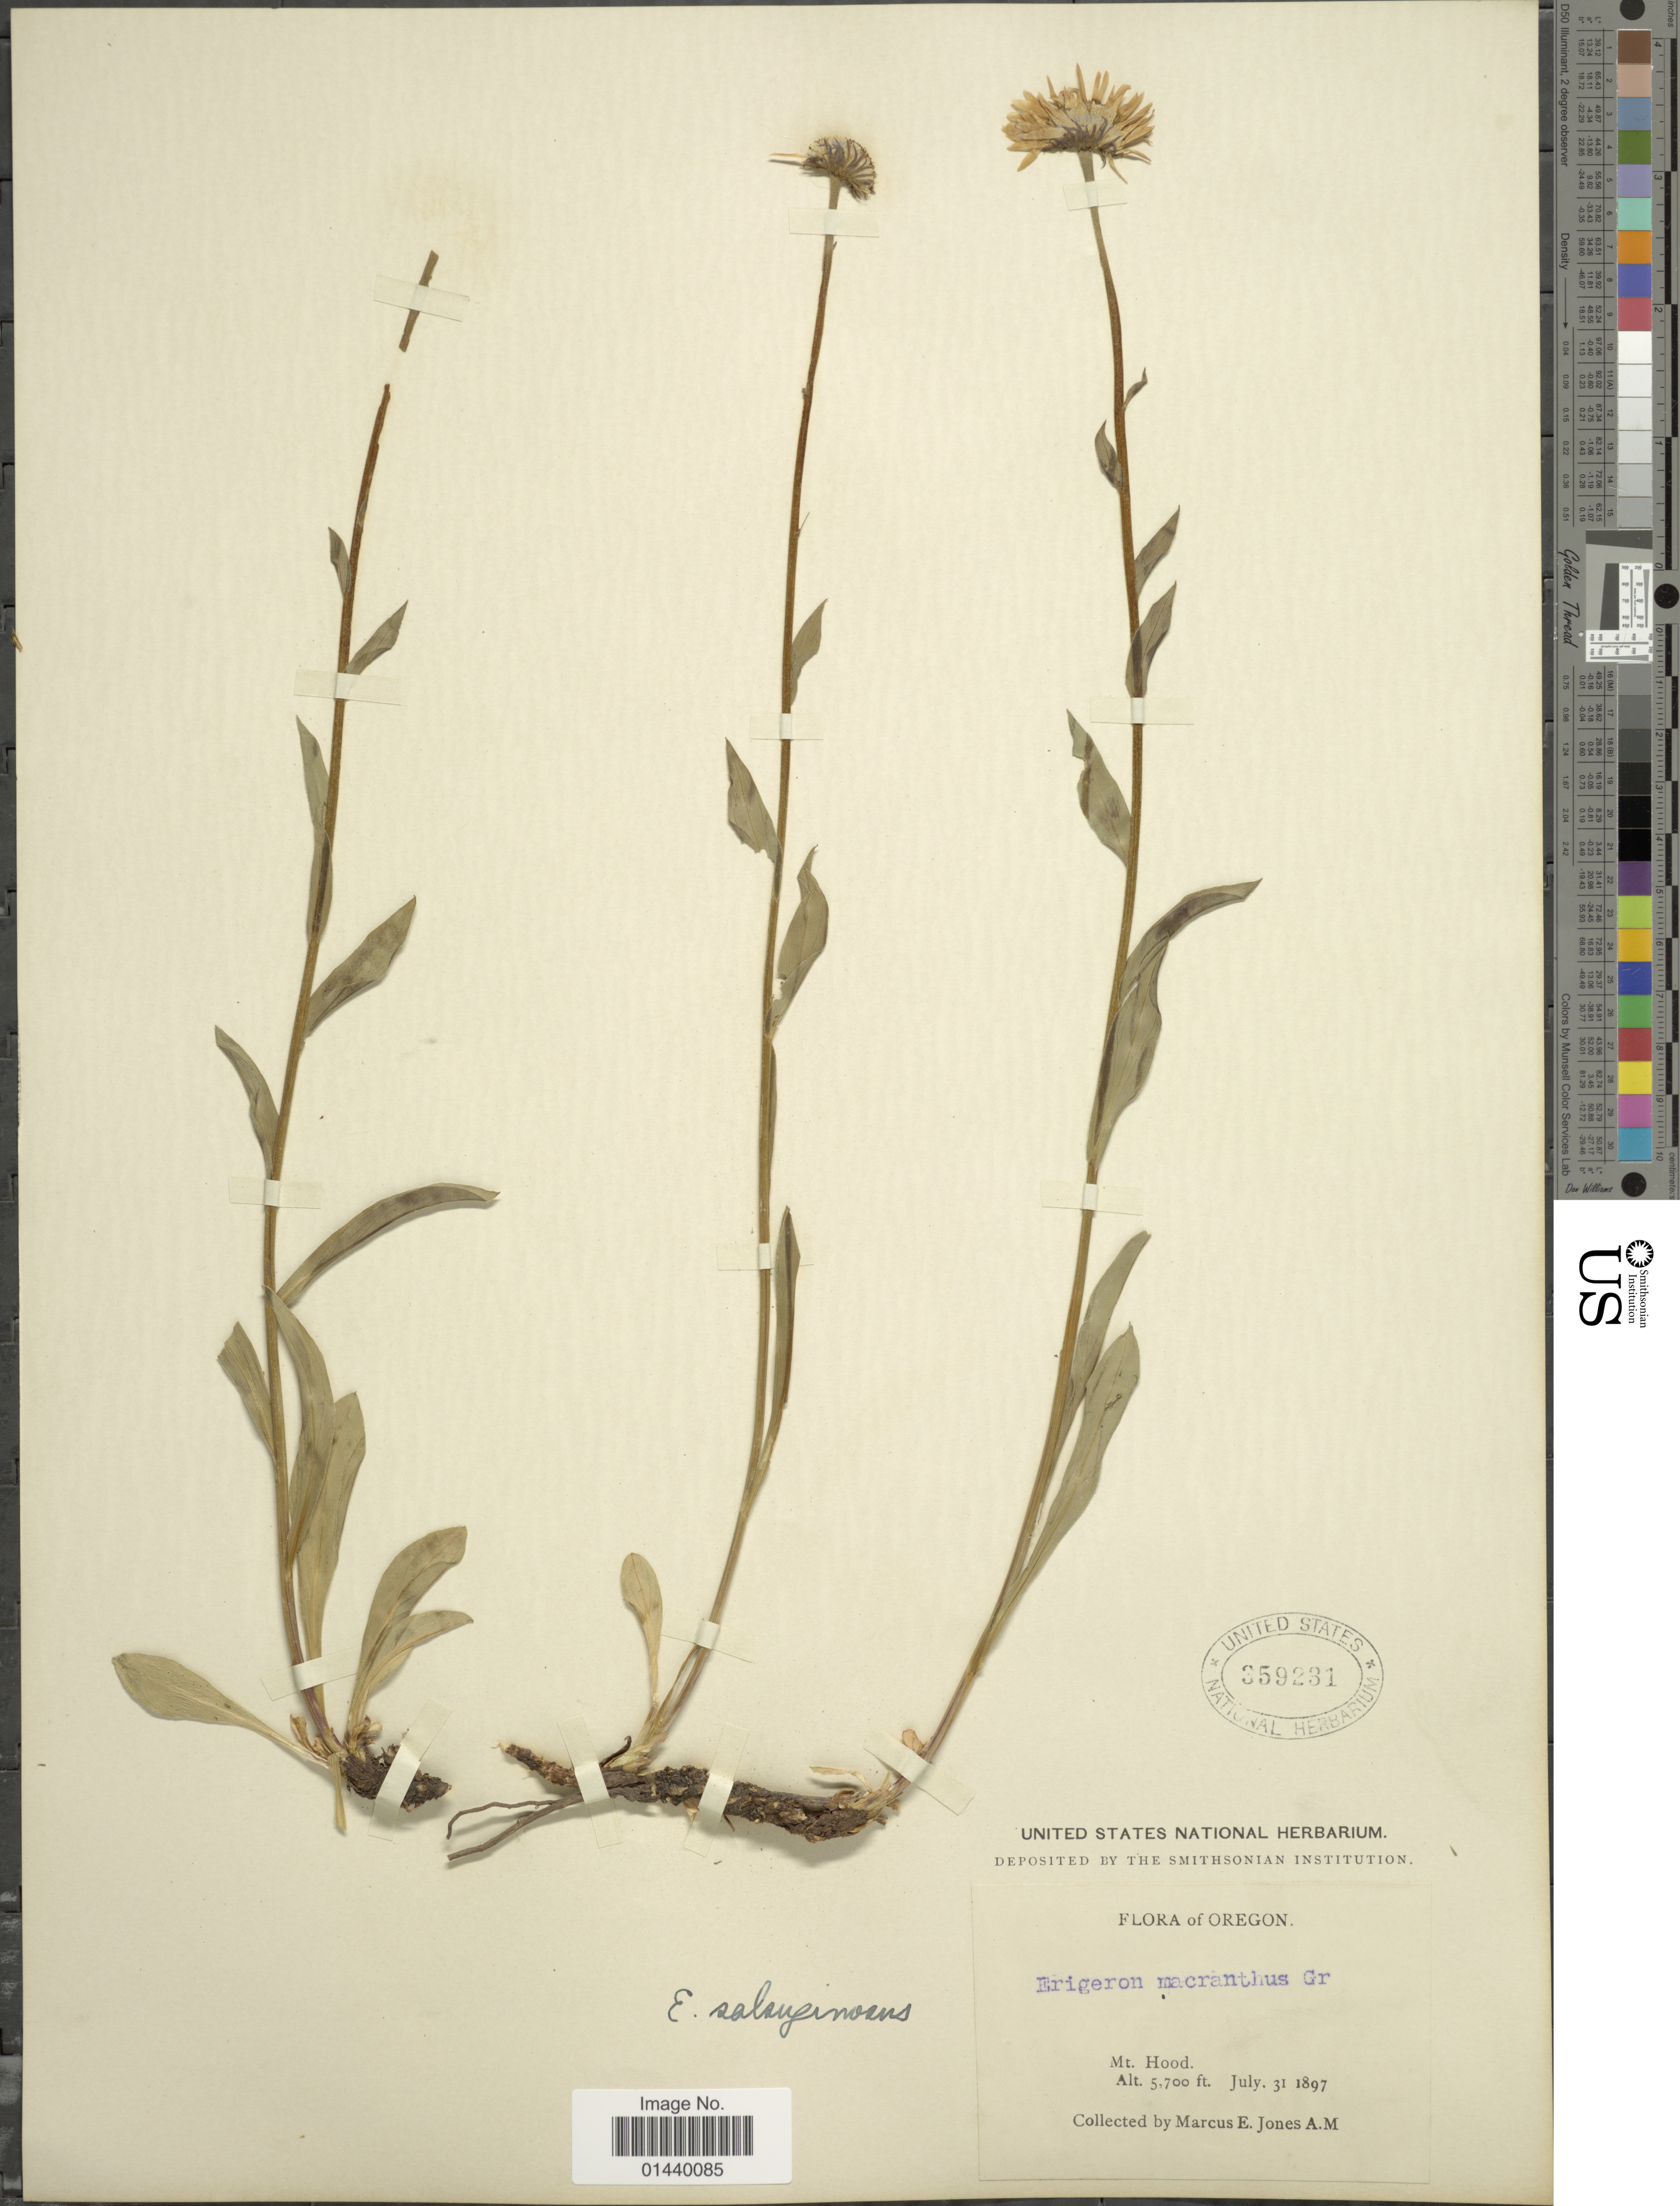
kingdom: Plantae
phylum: Tracheophyta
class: Magnoliopsida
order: Asterales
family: Asteraceae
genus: Erigeron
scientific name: Erigeron salsuginosus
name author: (Richardson ex R. Br.) A. Gray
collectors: M. E. Jones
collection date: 1897-07-31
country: United States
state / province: Oregon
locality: Mt. Hood.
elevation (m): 1737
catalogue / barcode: US 359231